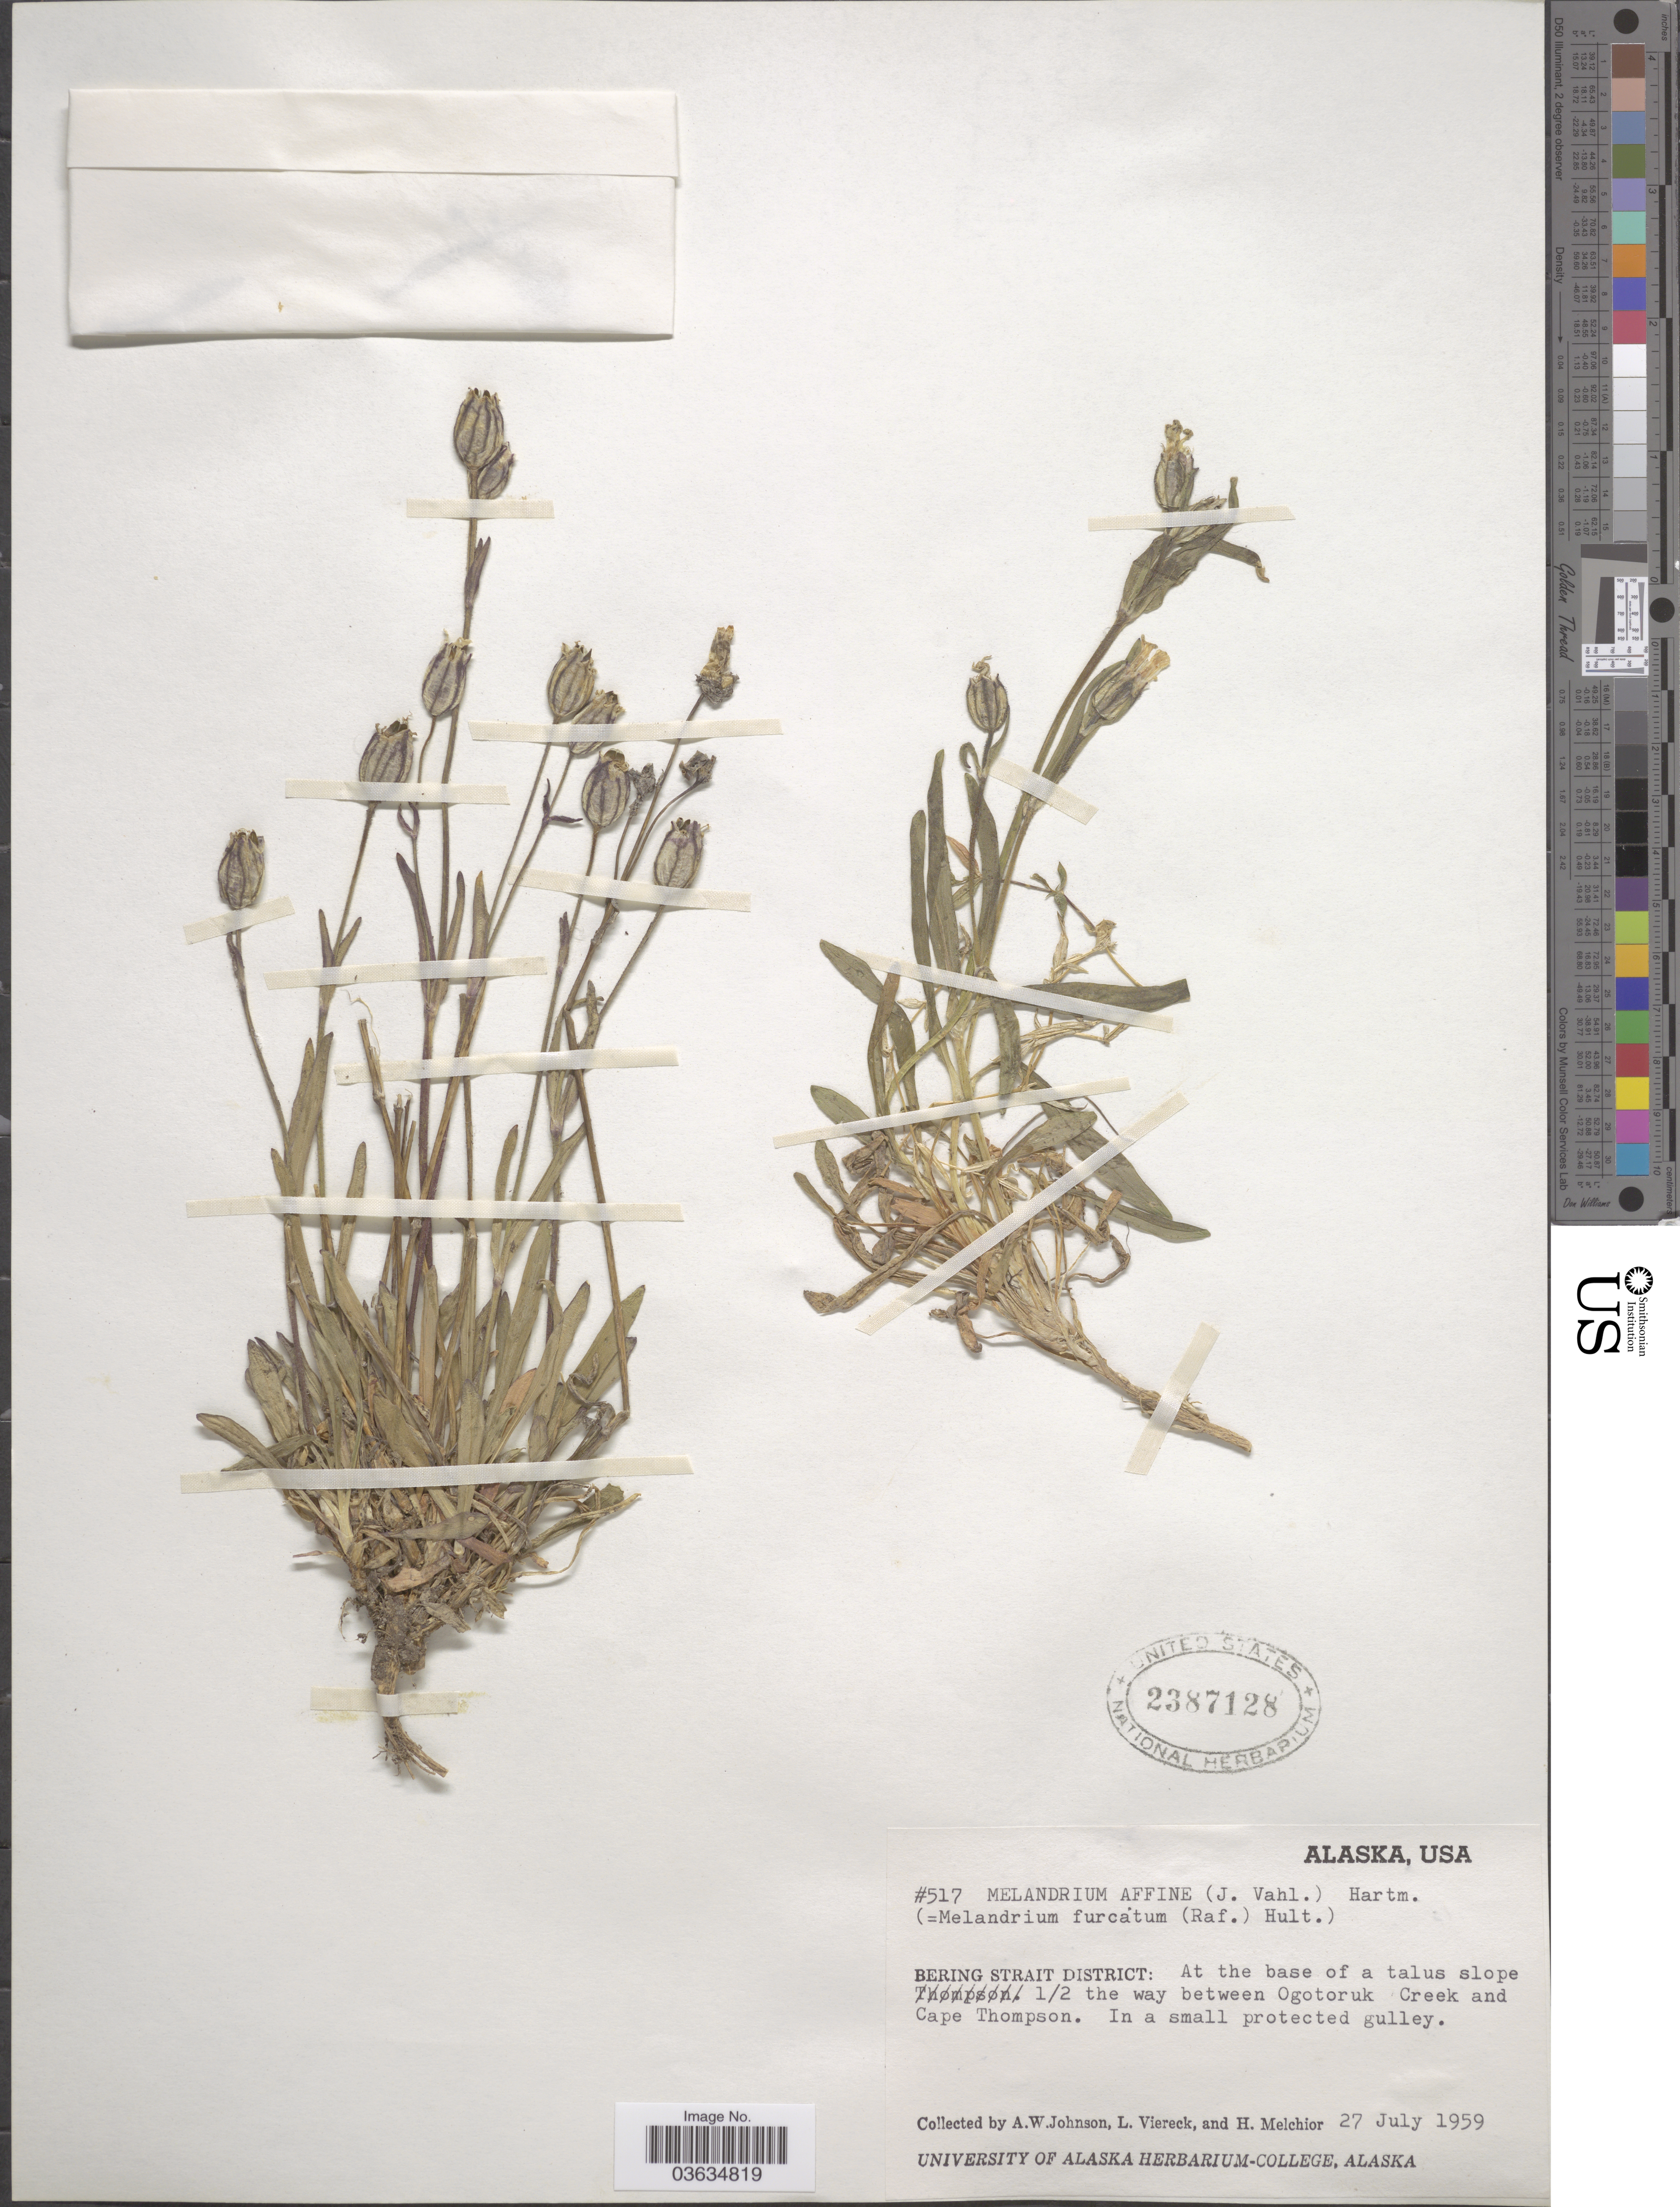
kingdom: Plantae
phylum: Tracheophyta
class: Magnoliopsida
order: Caryophyllales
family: Caryophyllaceae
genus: Silene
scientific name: Silene involucrata subsp. tenella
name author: (Tolm.) Bocquet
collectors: A. W. Johnson, L. Viereck & H. Melchior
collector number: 517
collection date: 1959-07-27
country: United States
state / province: Alaska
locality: Bering Strait District: At the base of a talus slope. ½ the way between Ogotoruk Creek and Cape Thompson.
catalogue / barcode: US 2387128